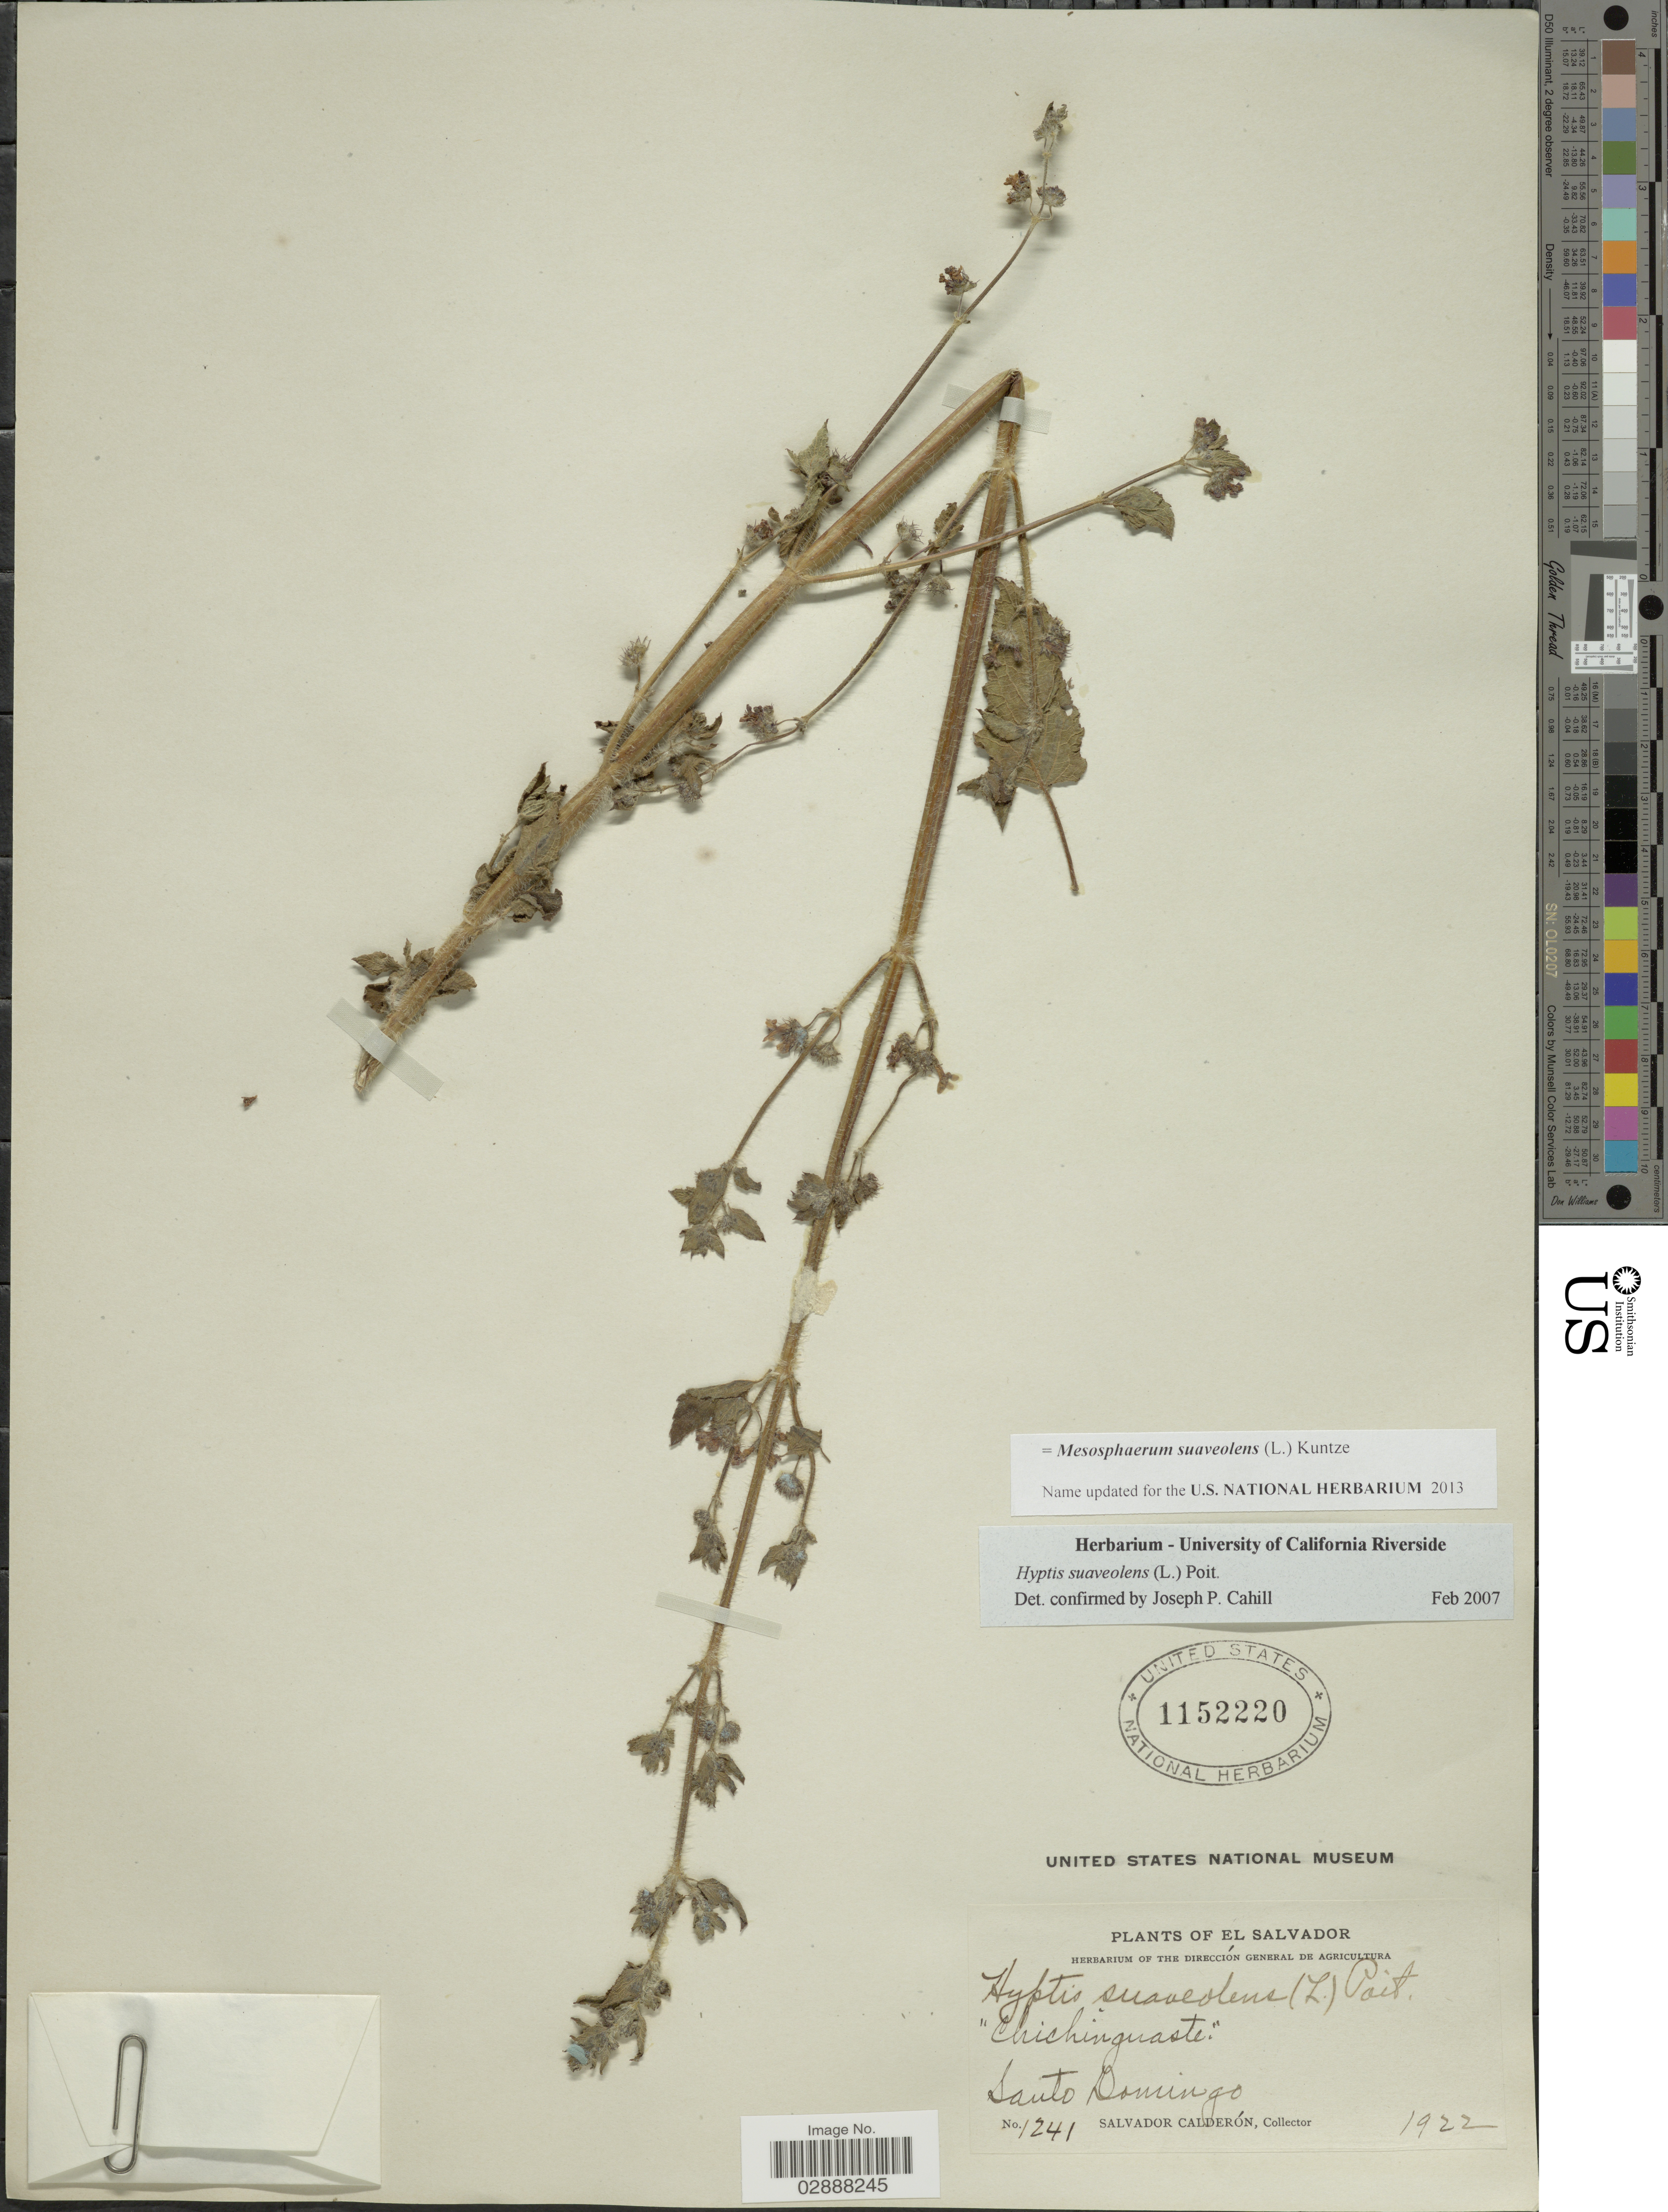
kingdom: Plantae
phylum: Tracheophyta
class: Magnoliopsida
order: Lamiales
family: Lamiaceae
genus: Mesosphaerum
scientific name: Mesosphaerum suaveolens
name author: (L.) Kuntze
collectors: S. Calderón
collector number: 1241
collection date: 1922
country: El Salvador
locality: Santo Domingo.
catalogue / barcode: US 1152220